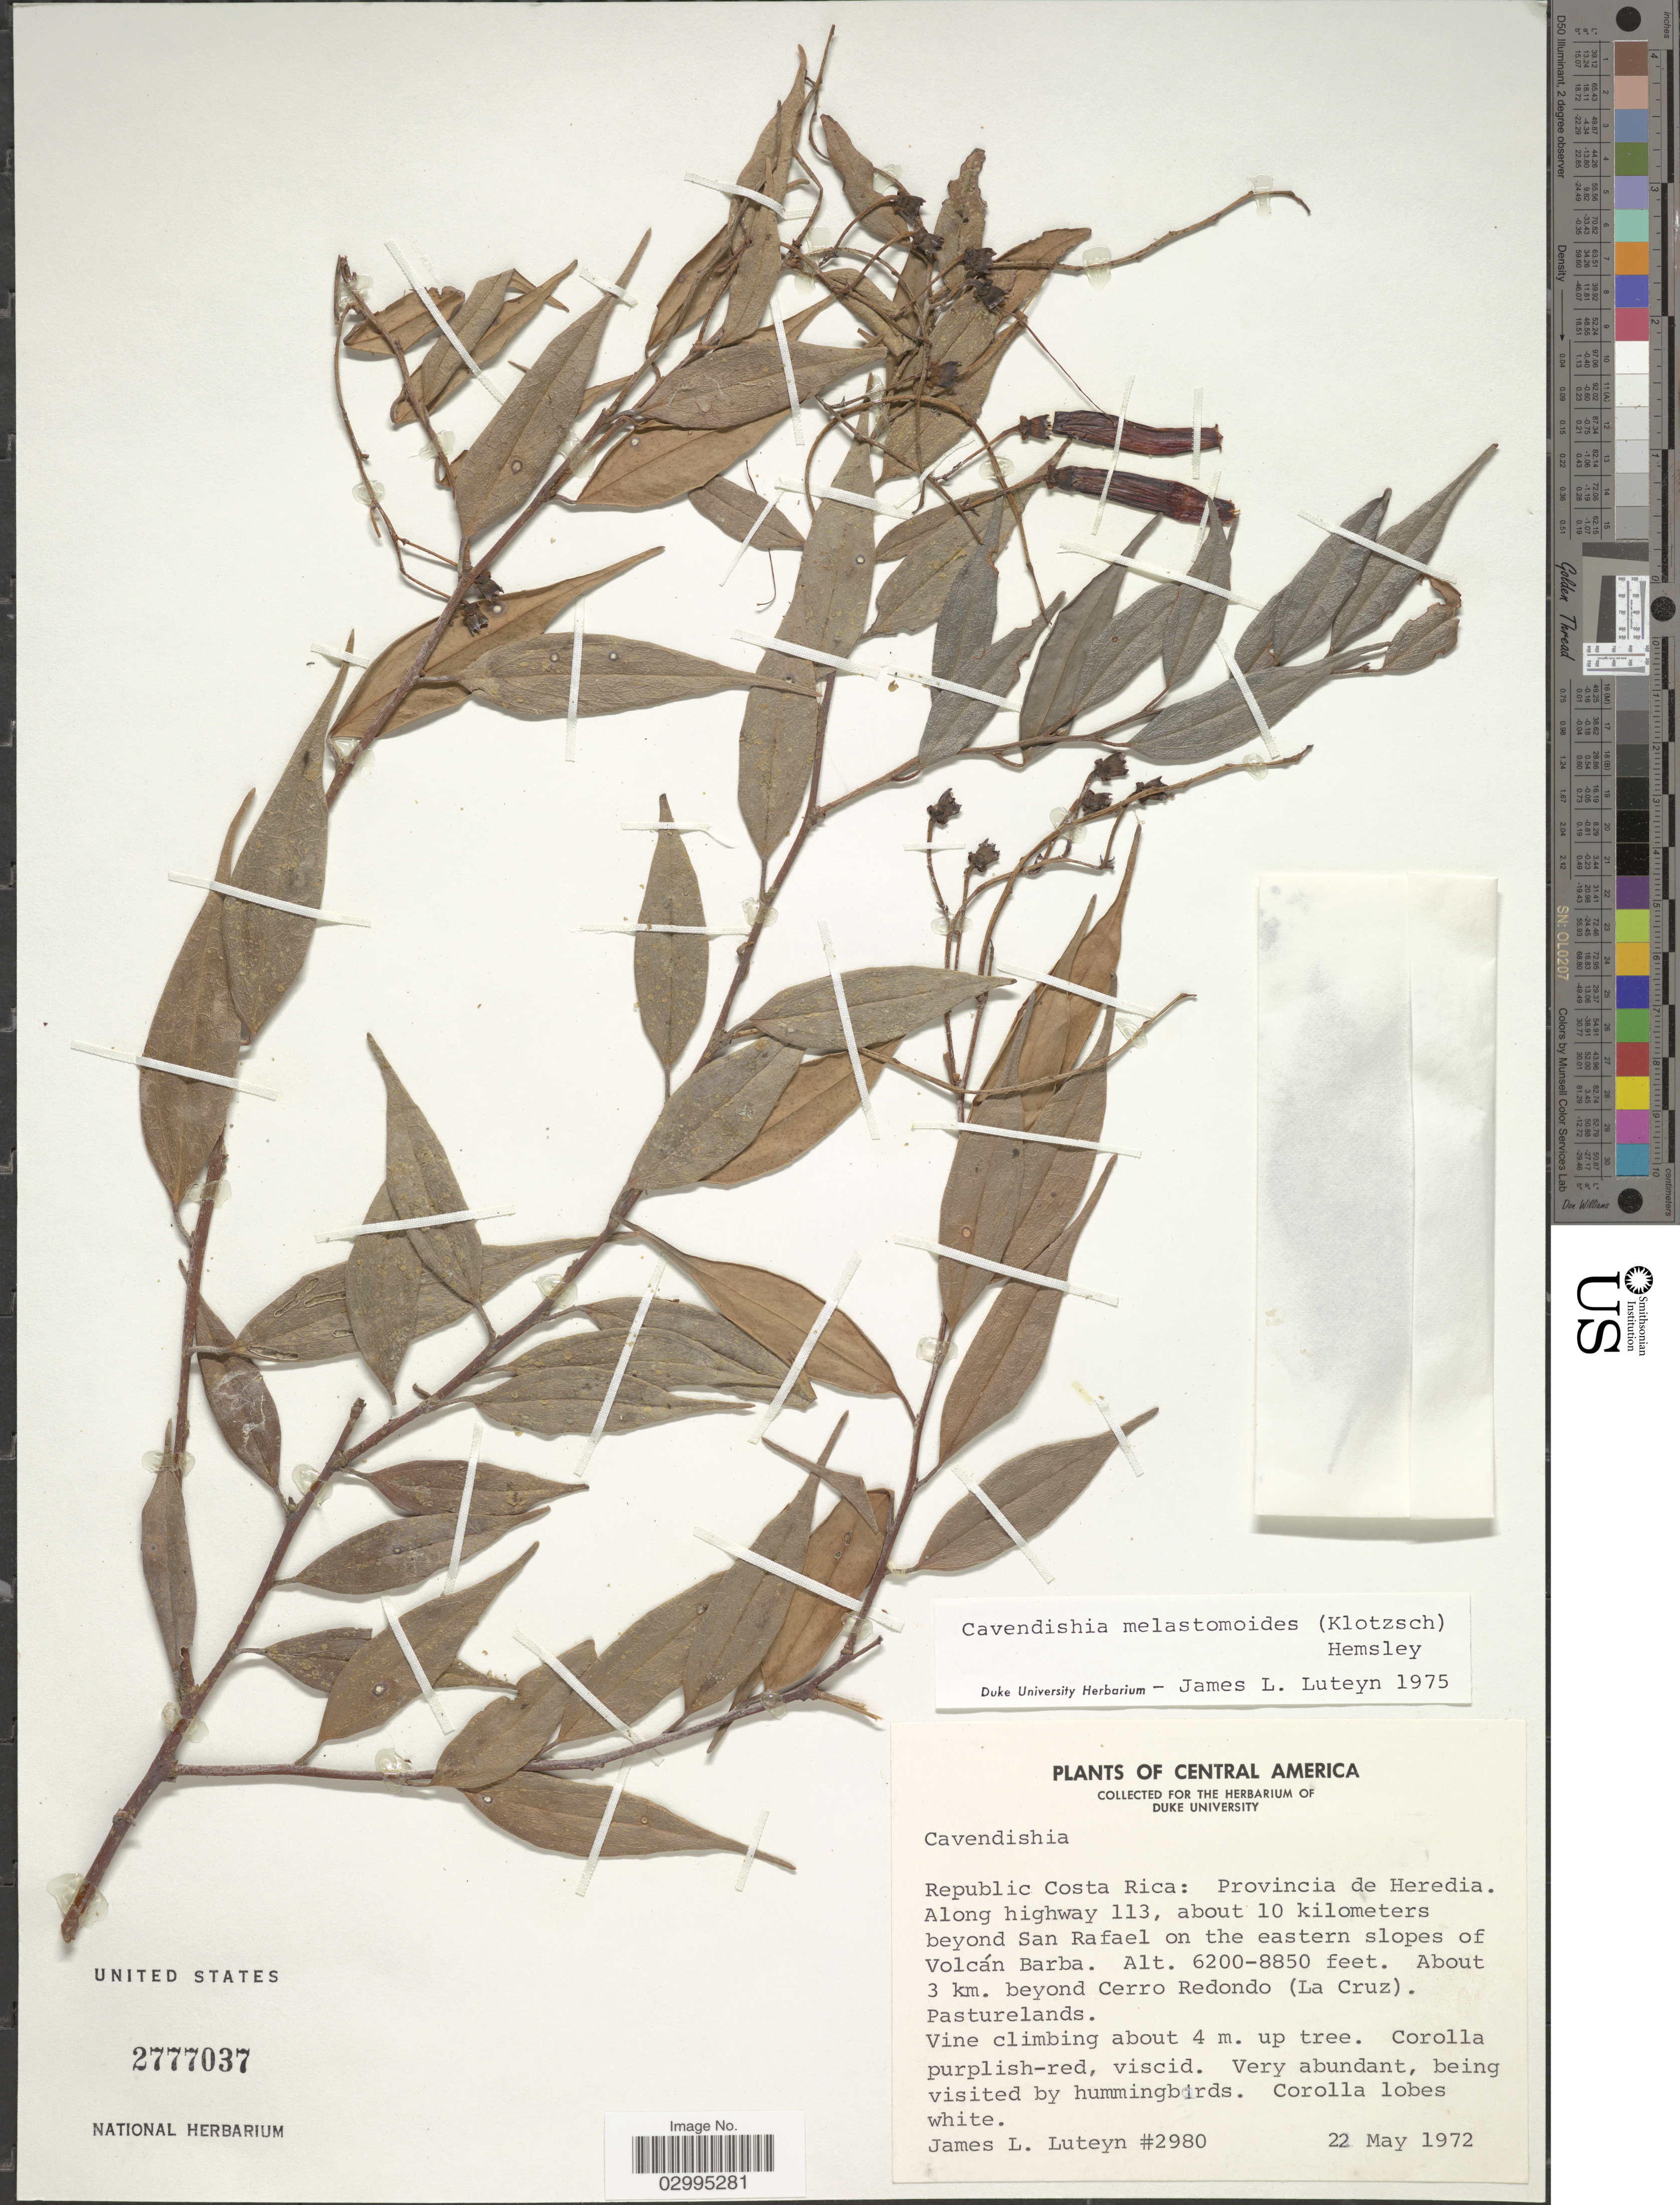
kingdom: Plantae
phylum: Tracheophyta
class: Magnoliopsida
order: Ericales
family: Ericaceae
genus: Cavendishia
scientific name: Cavendishia melastomoides var. melastomoides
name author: (Klotzsch) Hemsl.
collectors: J. L. Luteyn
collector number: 2980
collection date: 1972-05-22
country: Costa Rica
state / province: Heredia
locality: Along Highway 113, about 10 kilometers beyond San Rafael on the eastern slopes of Volcán Barba. About 3 km. beyond Cerro Redondo (La Cruz).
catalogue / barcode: US 2777037